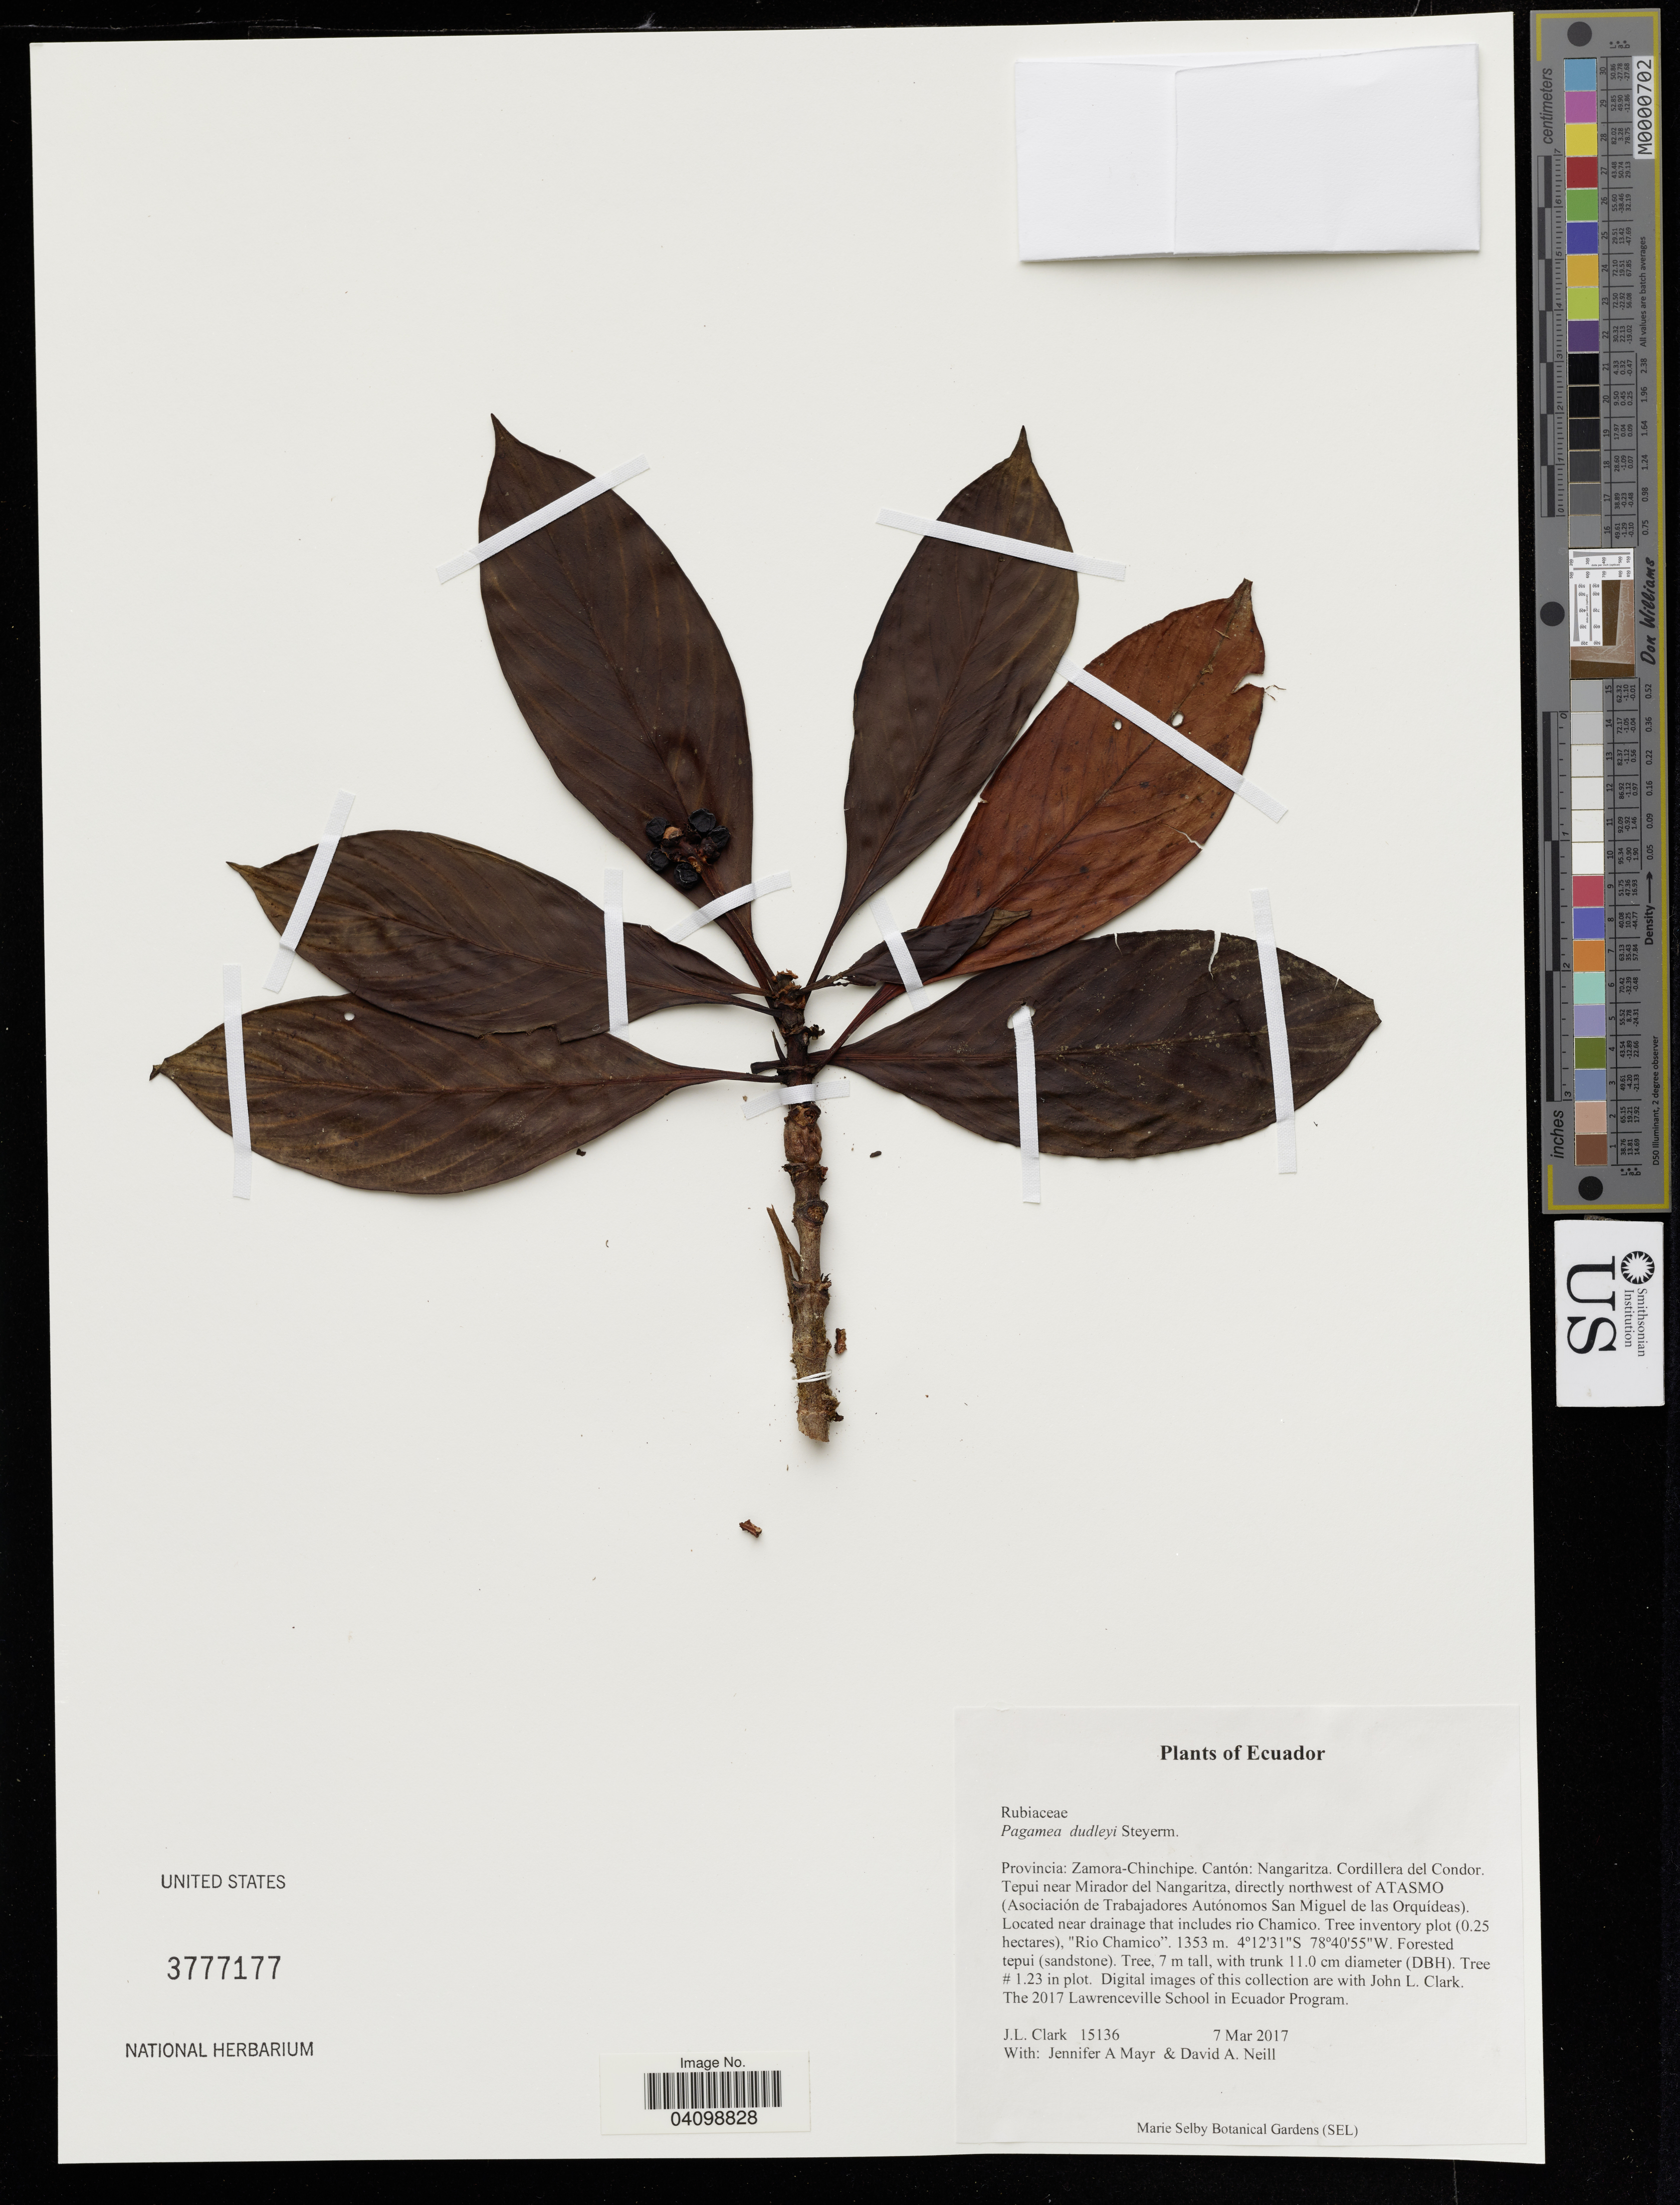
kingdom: Plantae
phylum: Tracheophyta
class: Magnoliopsida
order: Gentianales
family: Rubiaceae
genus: Pagamea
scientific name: Pagamea dudleyi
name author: Steyerm.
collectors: J. Clark, J. Mayr & D. A. Neill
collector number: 15136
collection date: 2017-03-07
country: Ecuador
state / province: Zamora-Chinchipe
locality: Cantón: Nangaritza. Cordillera del Condor Tepui near Mirador del Nangaritz, directly northwest of ATASMO.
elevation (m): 1353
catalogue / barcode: US 3777177